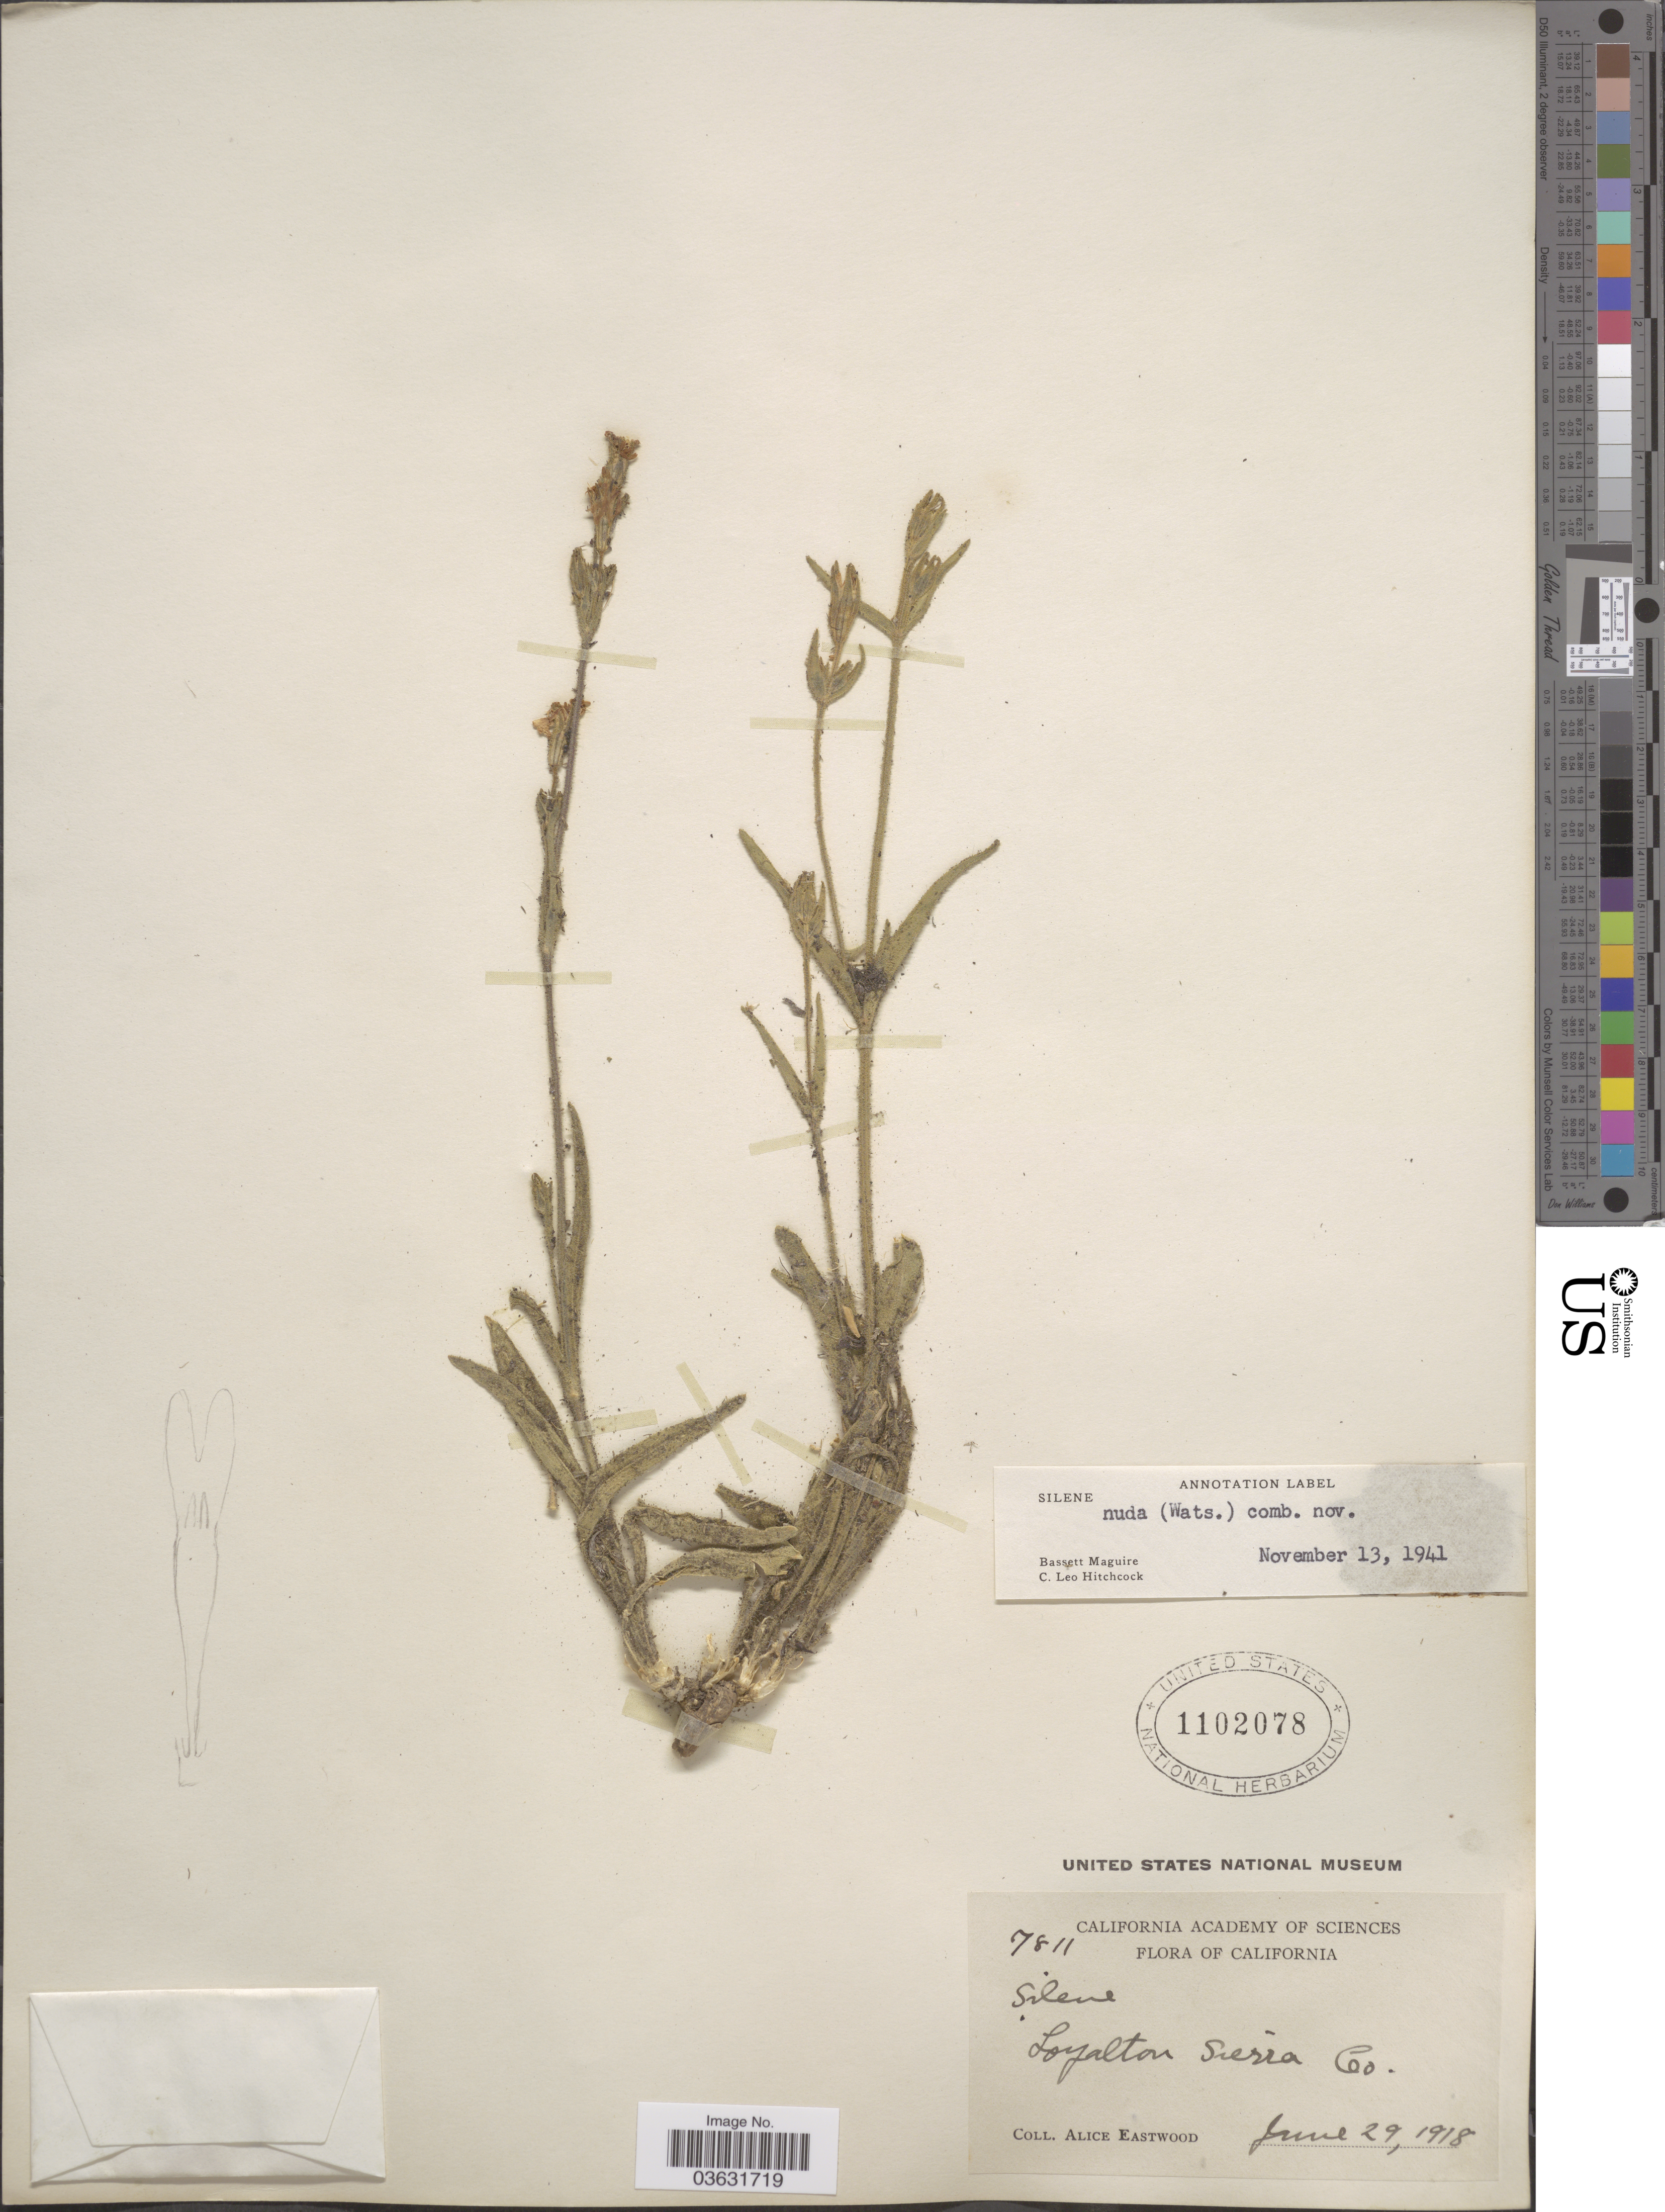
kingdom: Plantae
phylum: Tracheophyta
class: Magnoliopsida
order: Caryophyllales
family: Caryophyllaceae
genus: Silene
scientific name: Silene nuda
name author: (S. Watson) C.L. Hitchc. & Maguire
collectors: A. Eastwood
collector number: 7811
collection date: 1918-06-29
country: United States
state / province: California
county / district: Sierra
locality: Loyalton Sierra Co.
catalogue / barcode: US 1102078